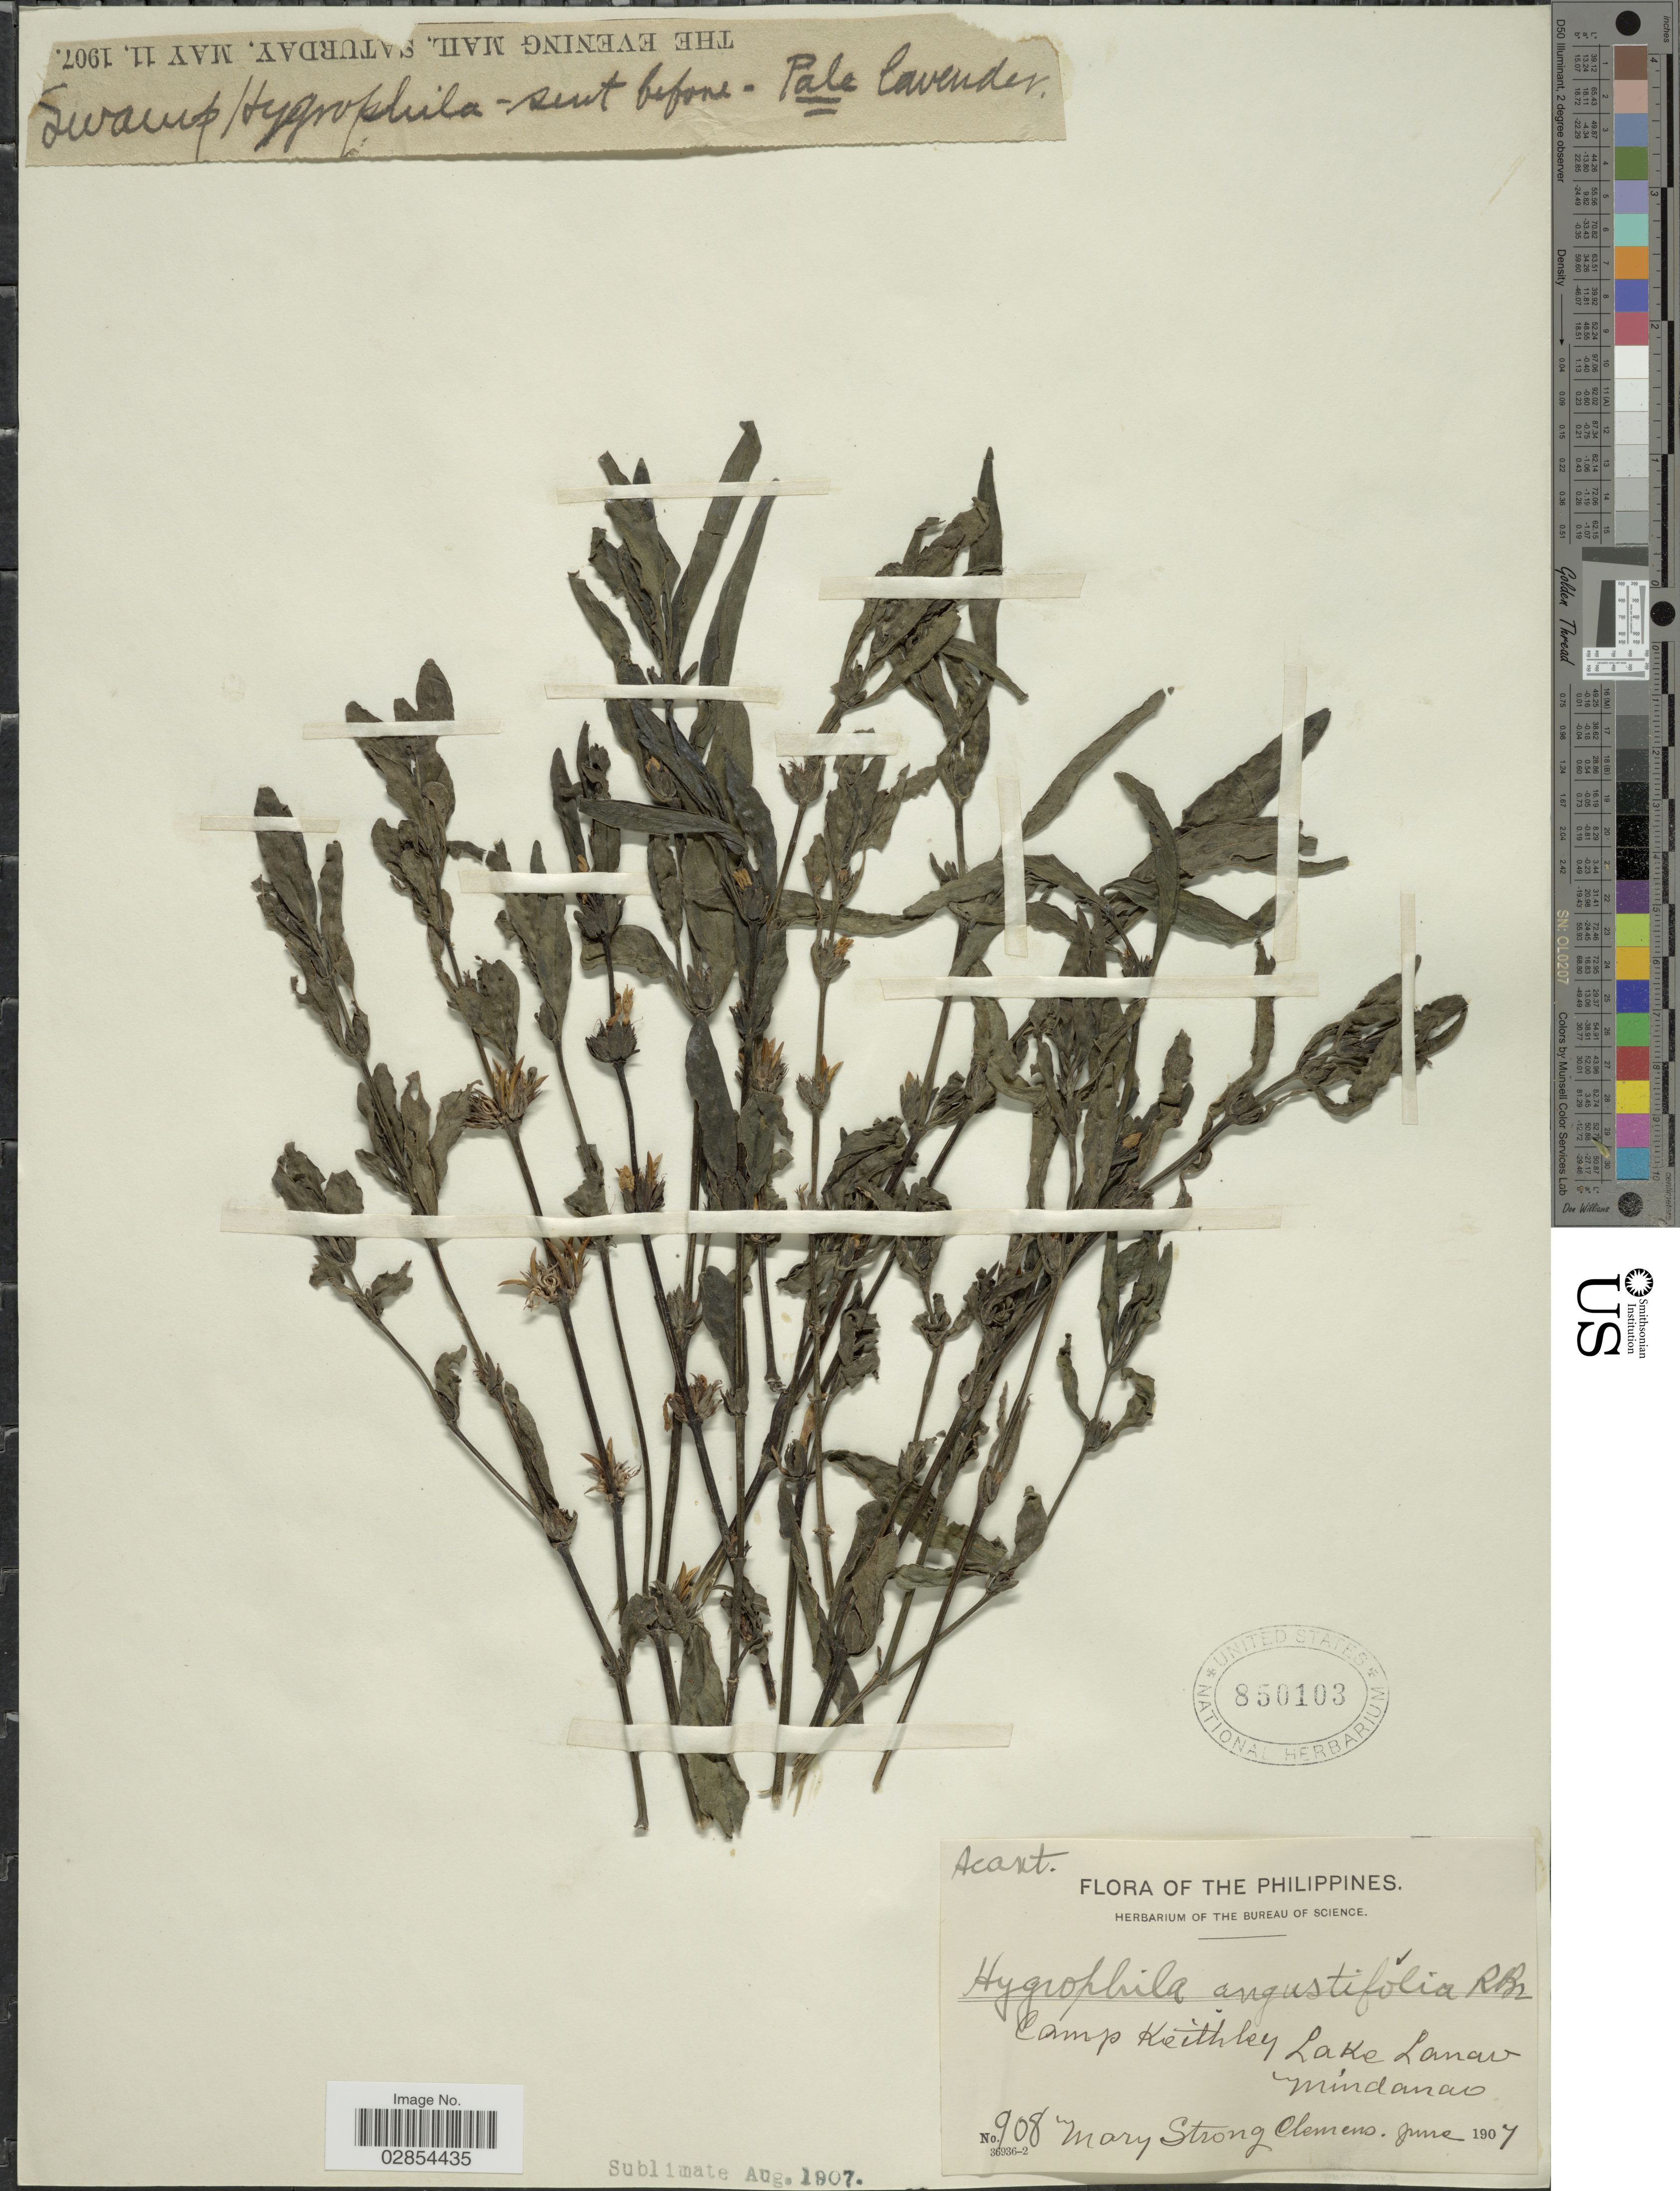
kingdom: Plantae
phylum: Tracheophyta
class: Magnoliopsida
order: Lamiales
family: Acanthaceae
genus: Hygrophila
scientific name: Hygrophila salicifolia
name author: (Vahl) Nees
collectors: M. S. Clemens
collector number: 908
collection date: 1907-06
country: Philippines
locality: Camp Keithley. Lake Lanao. Mindanao.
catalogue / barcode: US 850103